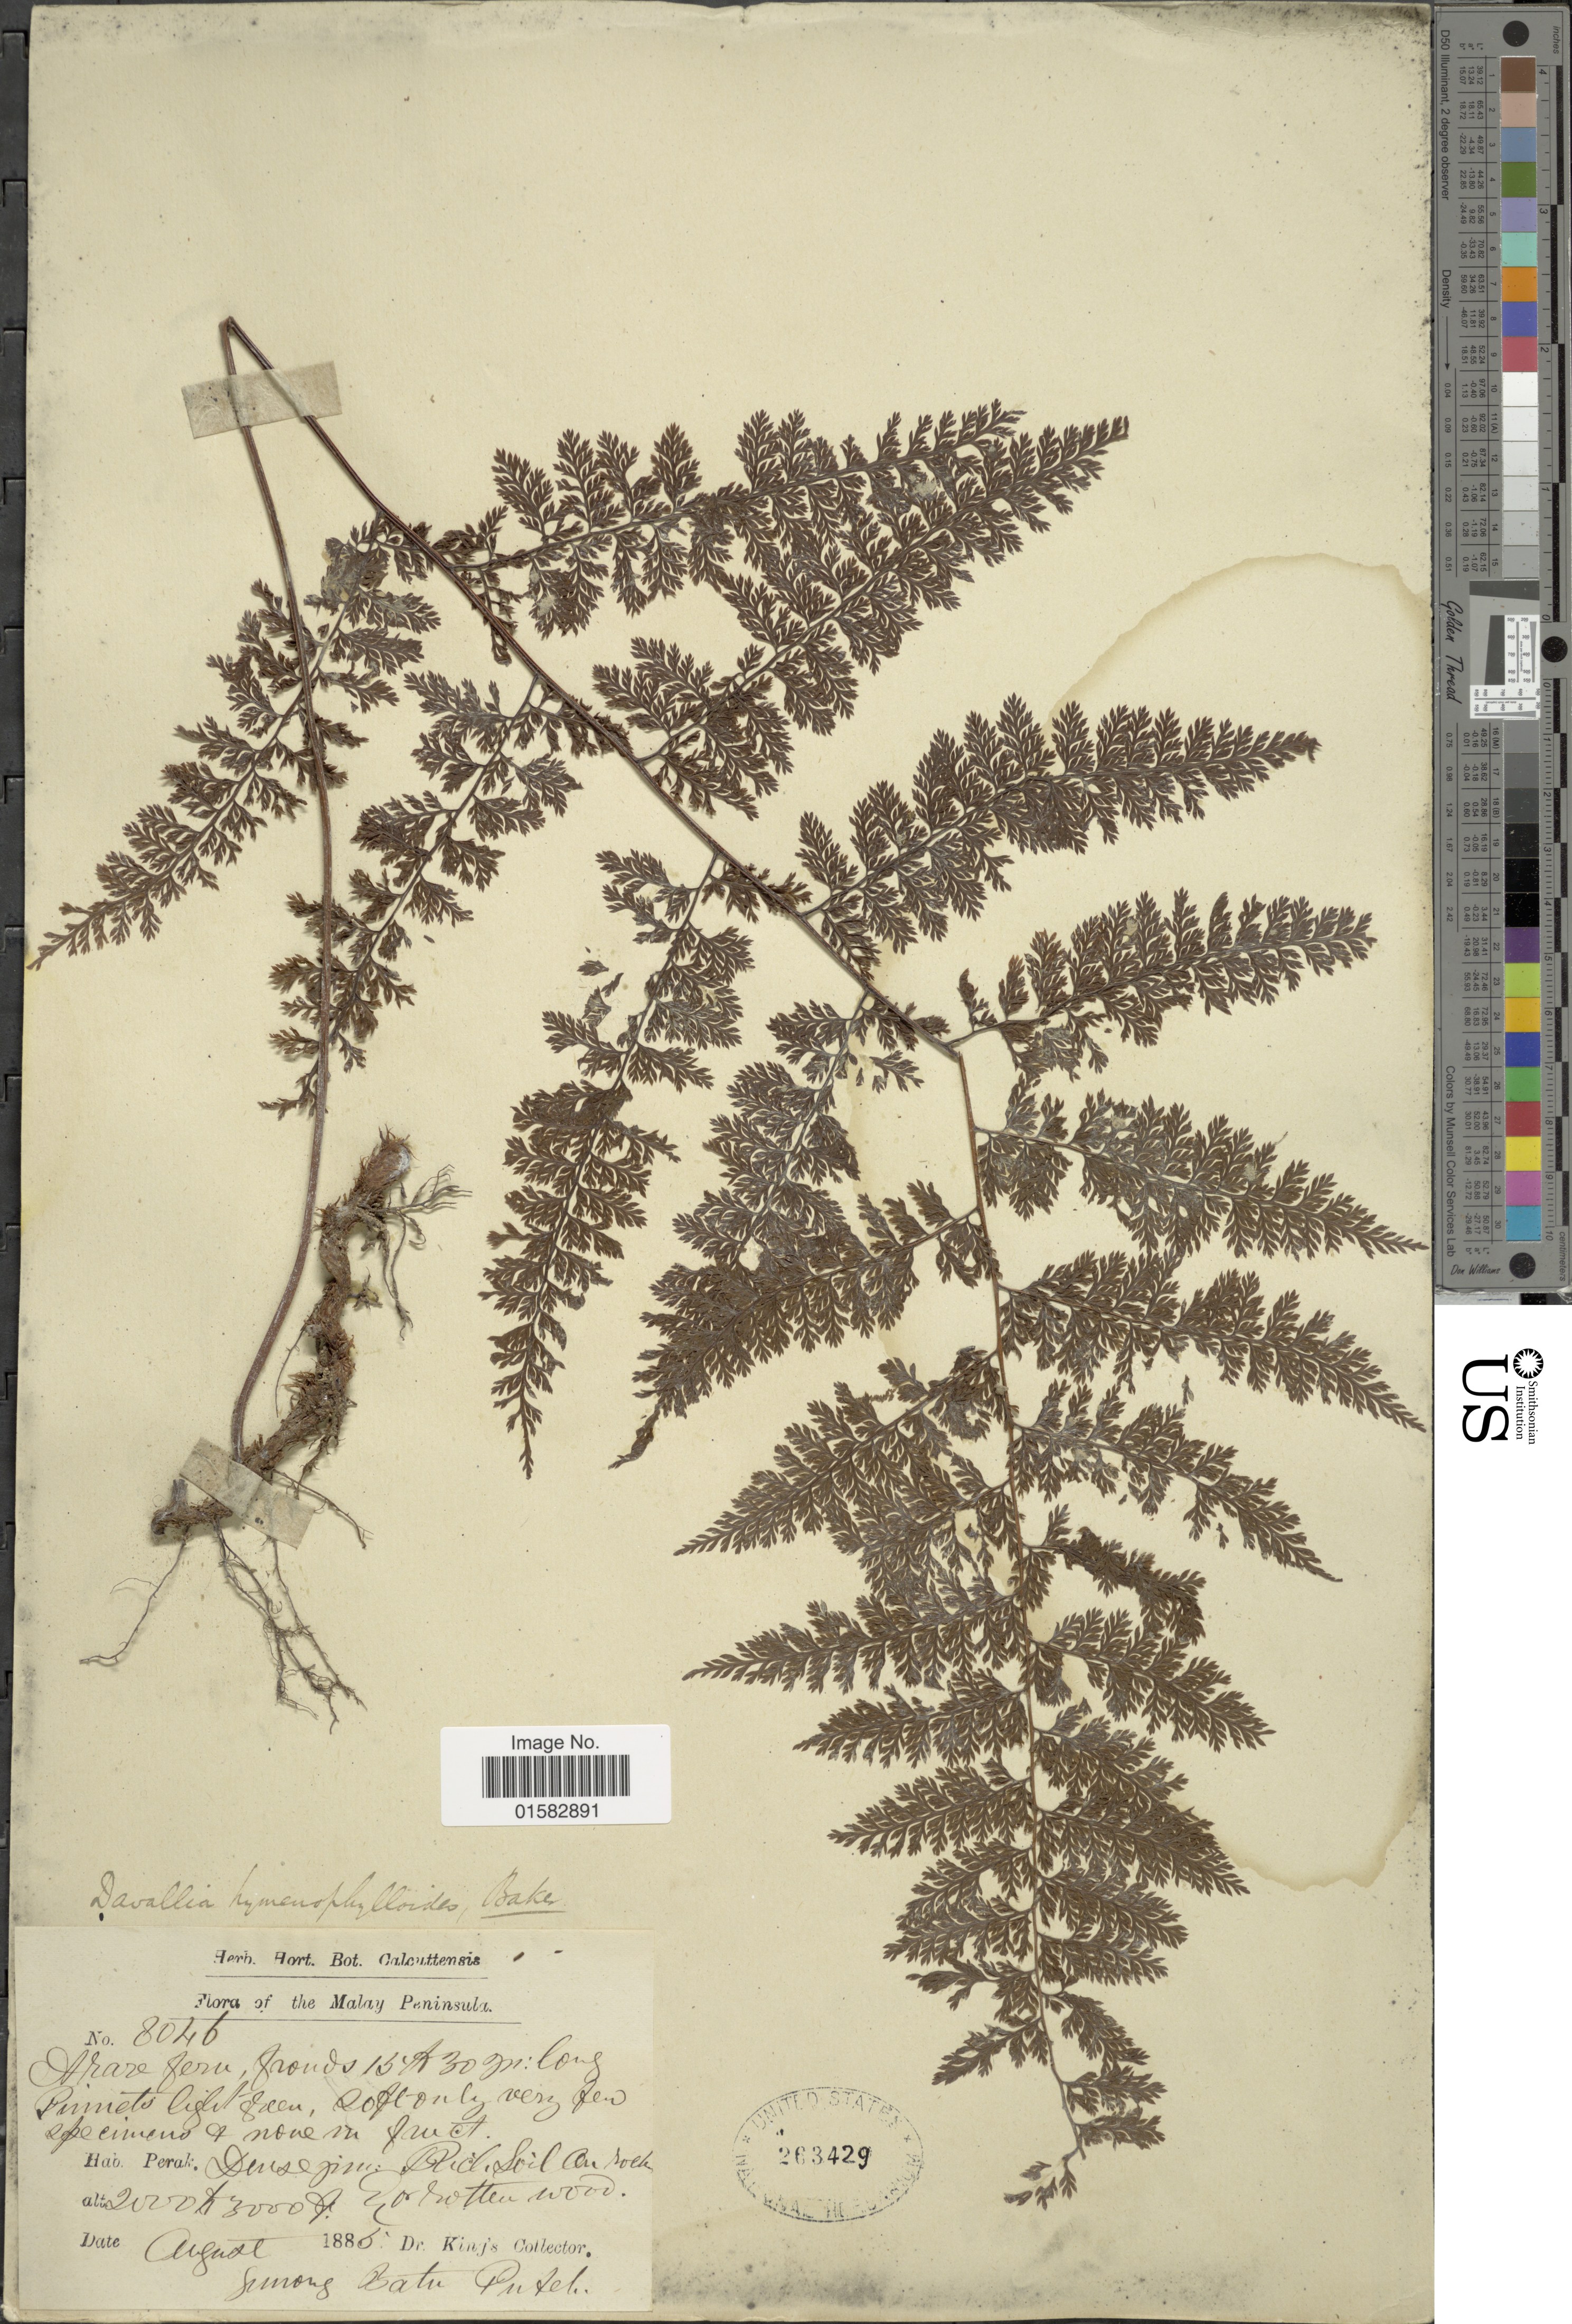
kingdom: Plantae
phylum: Tracheophyta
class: Polypodiopsida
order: Polypodiales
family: Davalliaceae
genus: Davallia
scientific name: Davallia hymenophylloides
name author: (Bedd.) Kuhn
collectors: Dr. King's collector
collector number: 8046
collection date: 1885-08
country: Malaysia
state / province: Perak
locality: The Malay Peninsula, Dense jun,: Rich soil on rock or rotten wood. Gunong Batu Puteh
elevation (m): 610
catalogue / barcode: US 263429